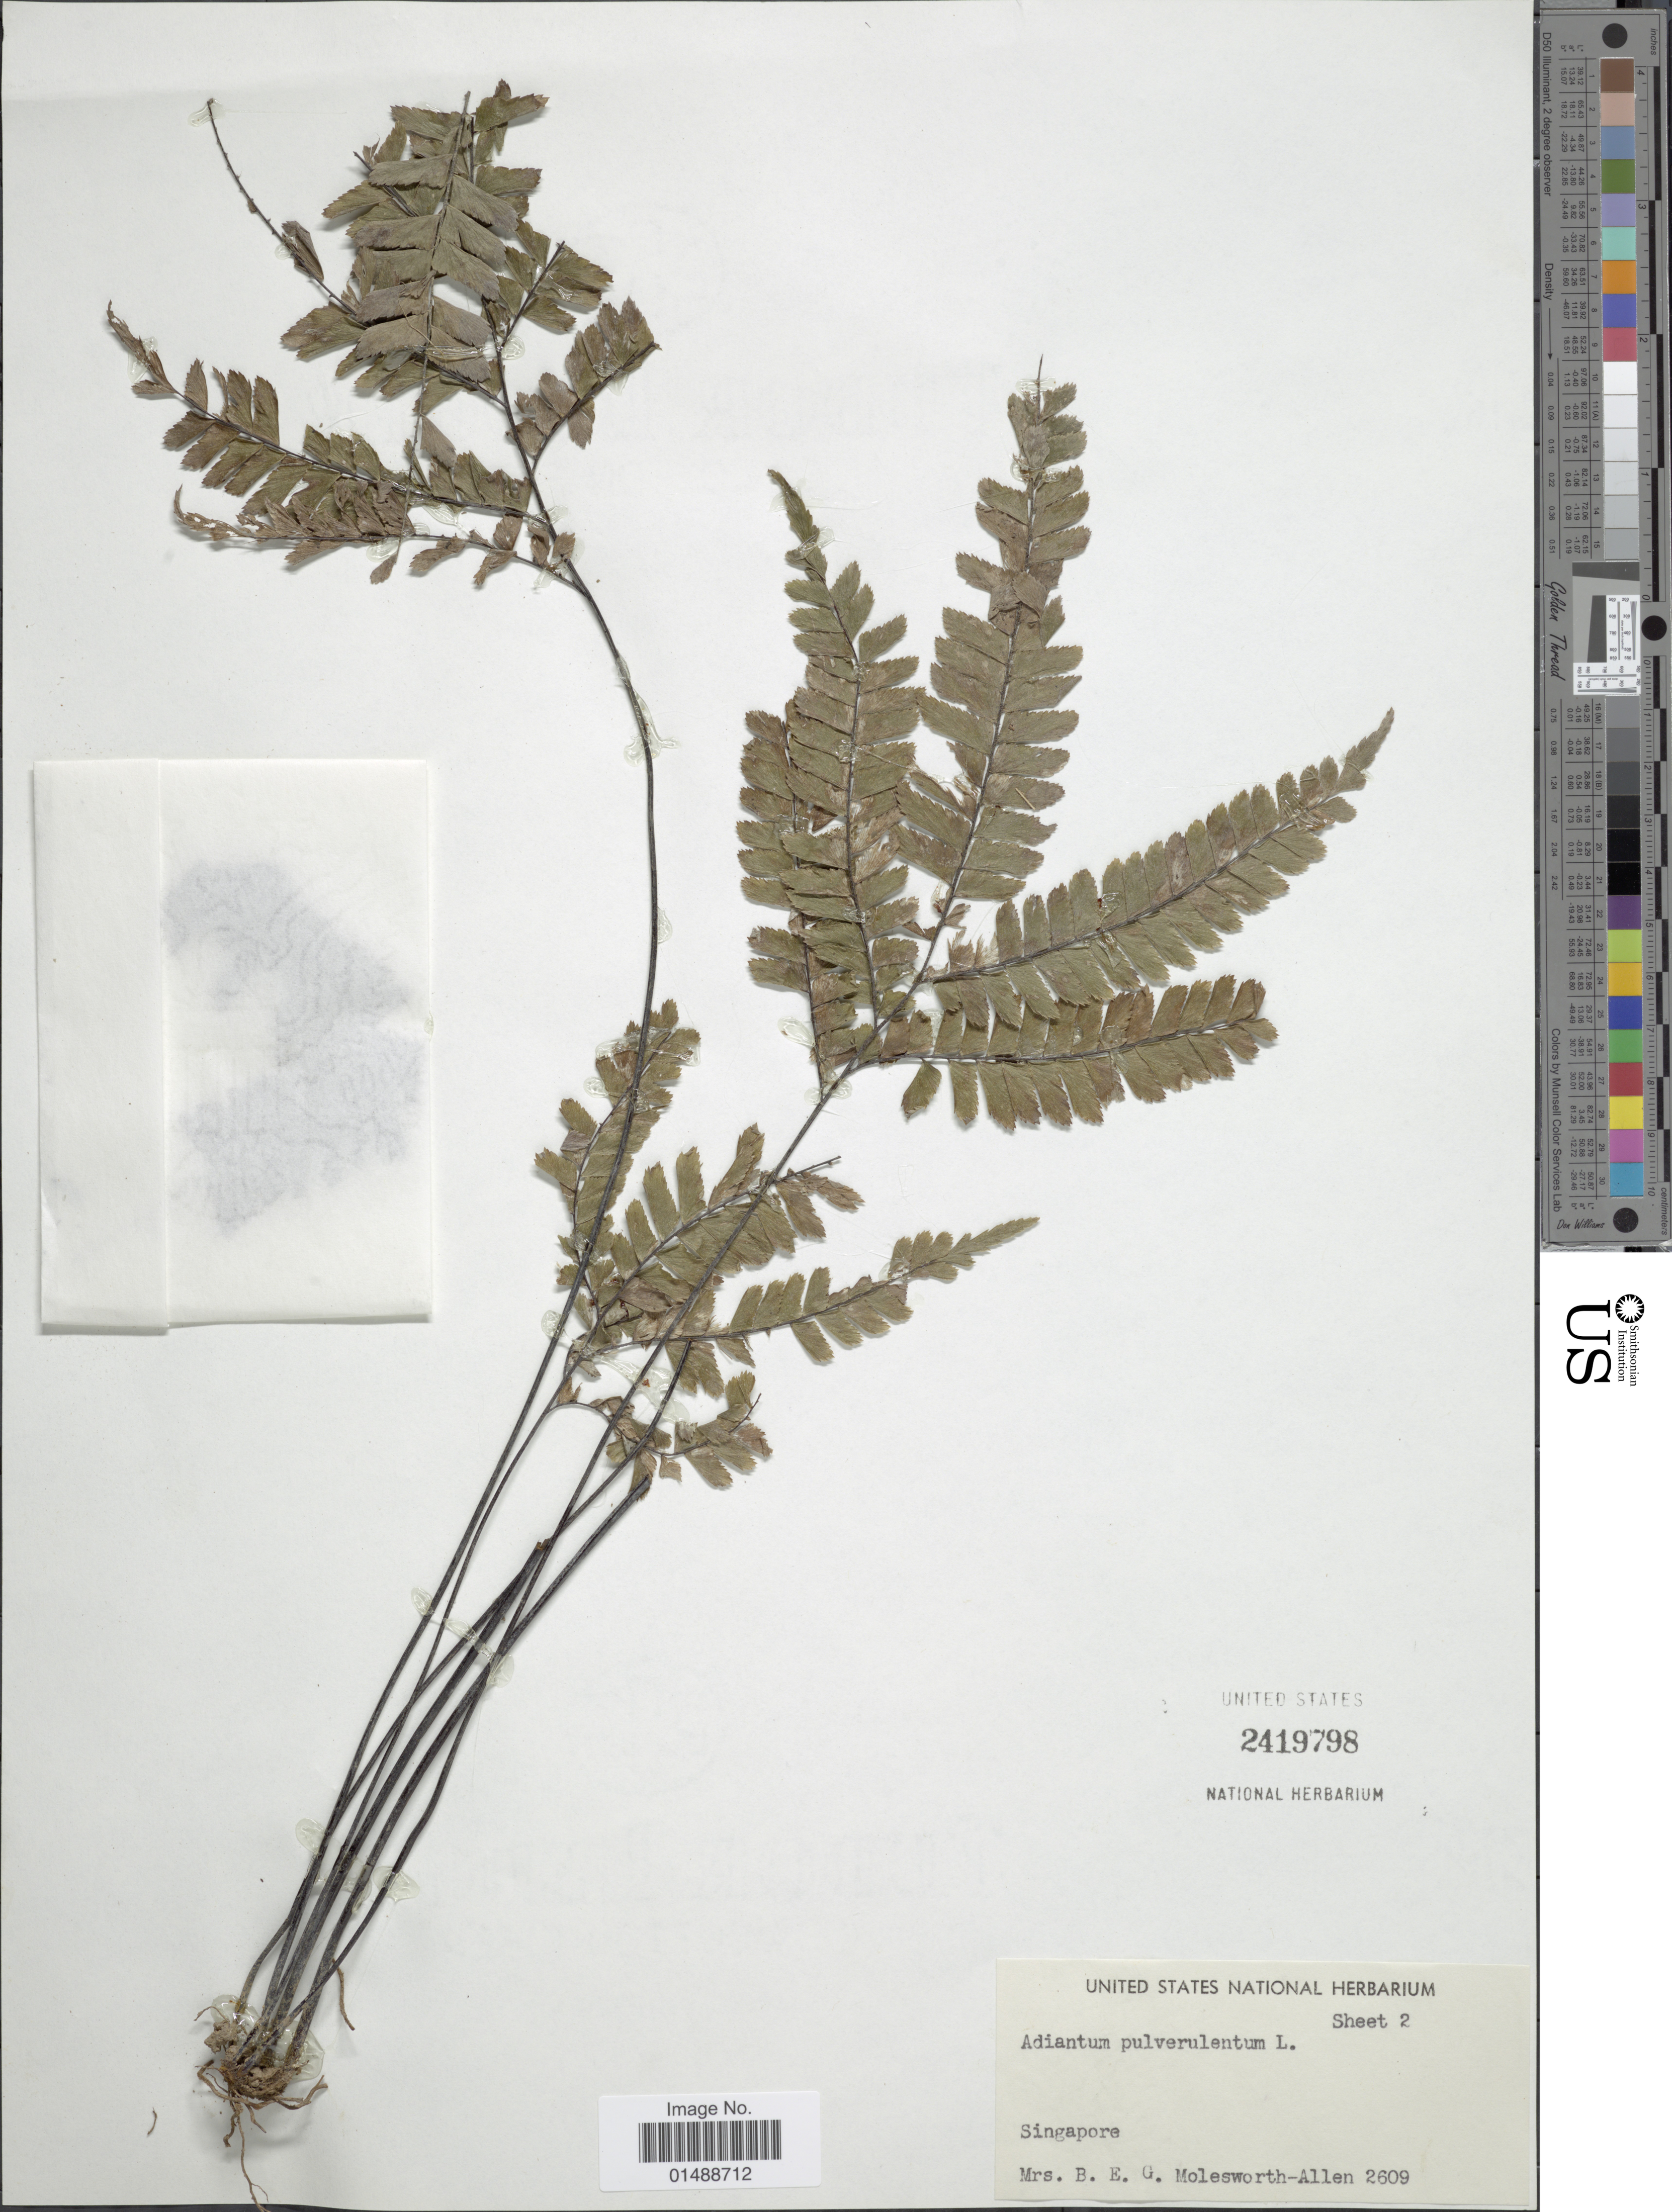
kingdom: Plantae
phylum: Tracheophyta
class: Polypodiopsida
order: Polypodiales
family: Pteridaceae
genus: Adiantum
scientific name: Adiantum pulverulentum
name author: L.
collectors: Mrs. B. E. G. Molesworth-Allen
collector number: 2609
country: Singapore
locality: Singapore.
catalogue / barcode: US 2419798